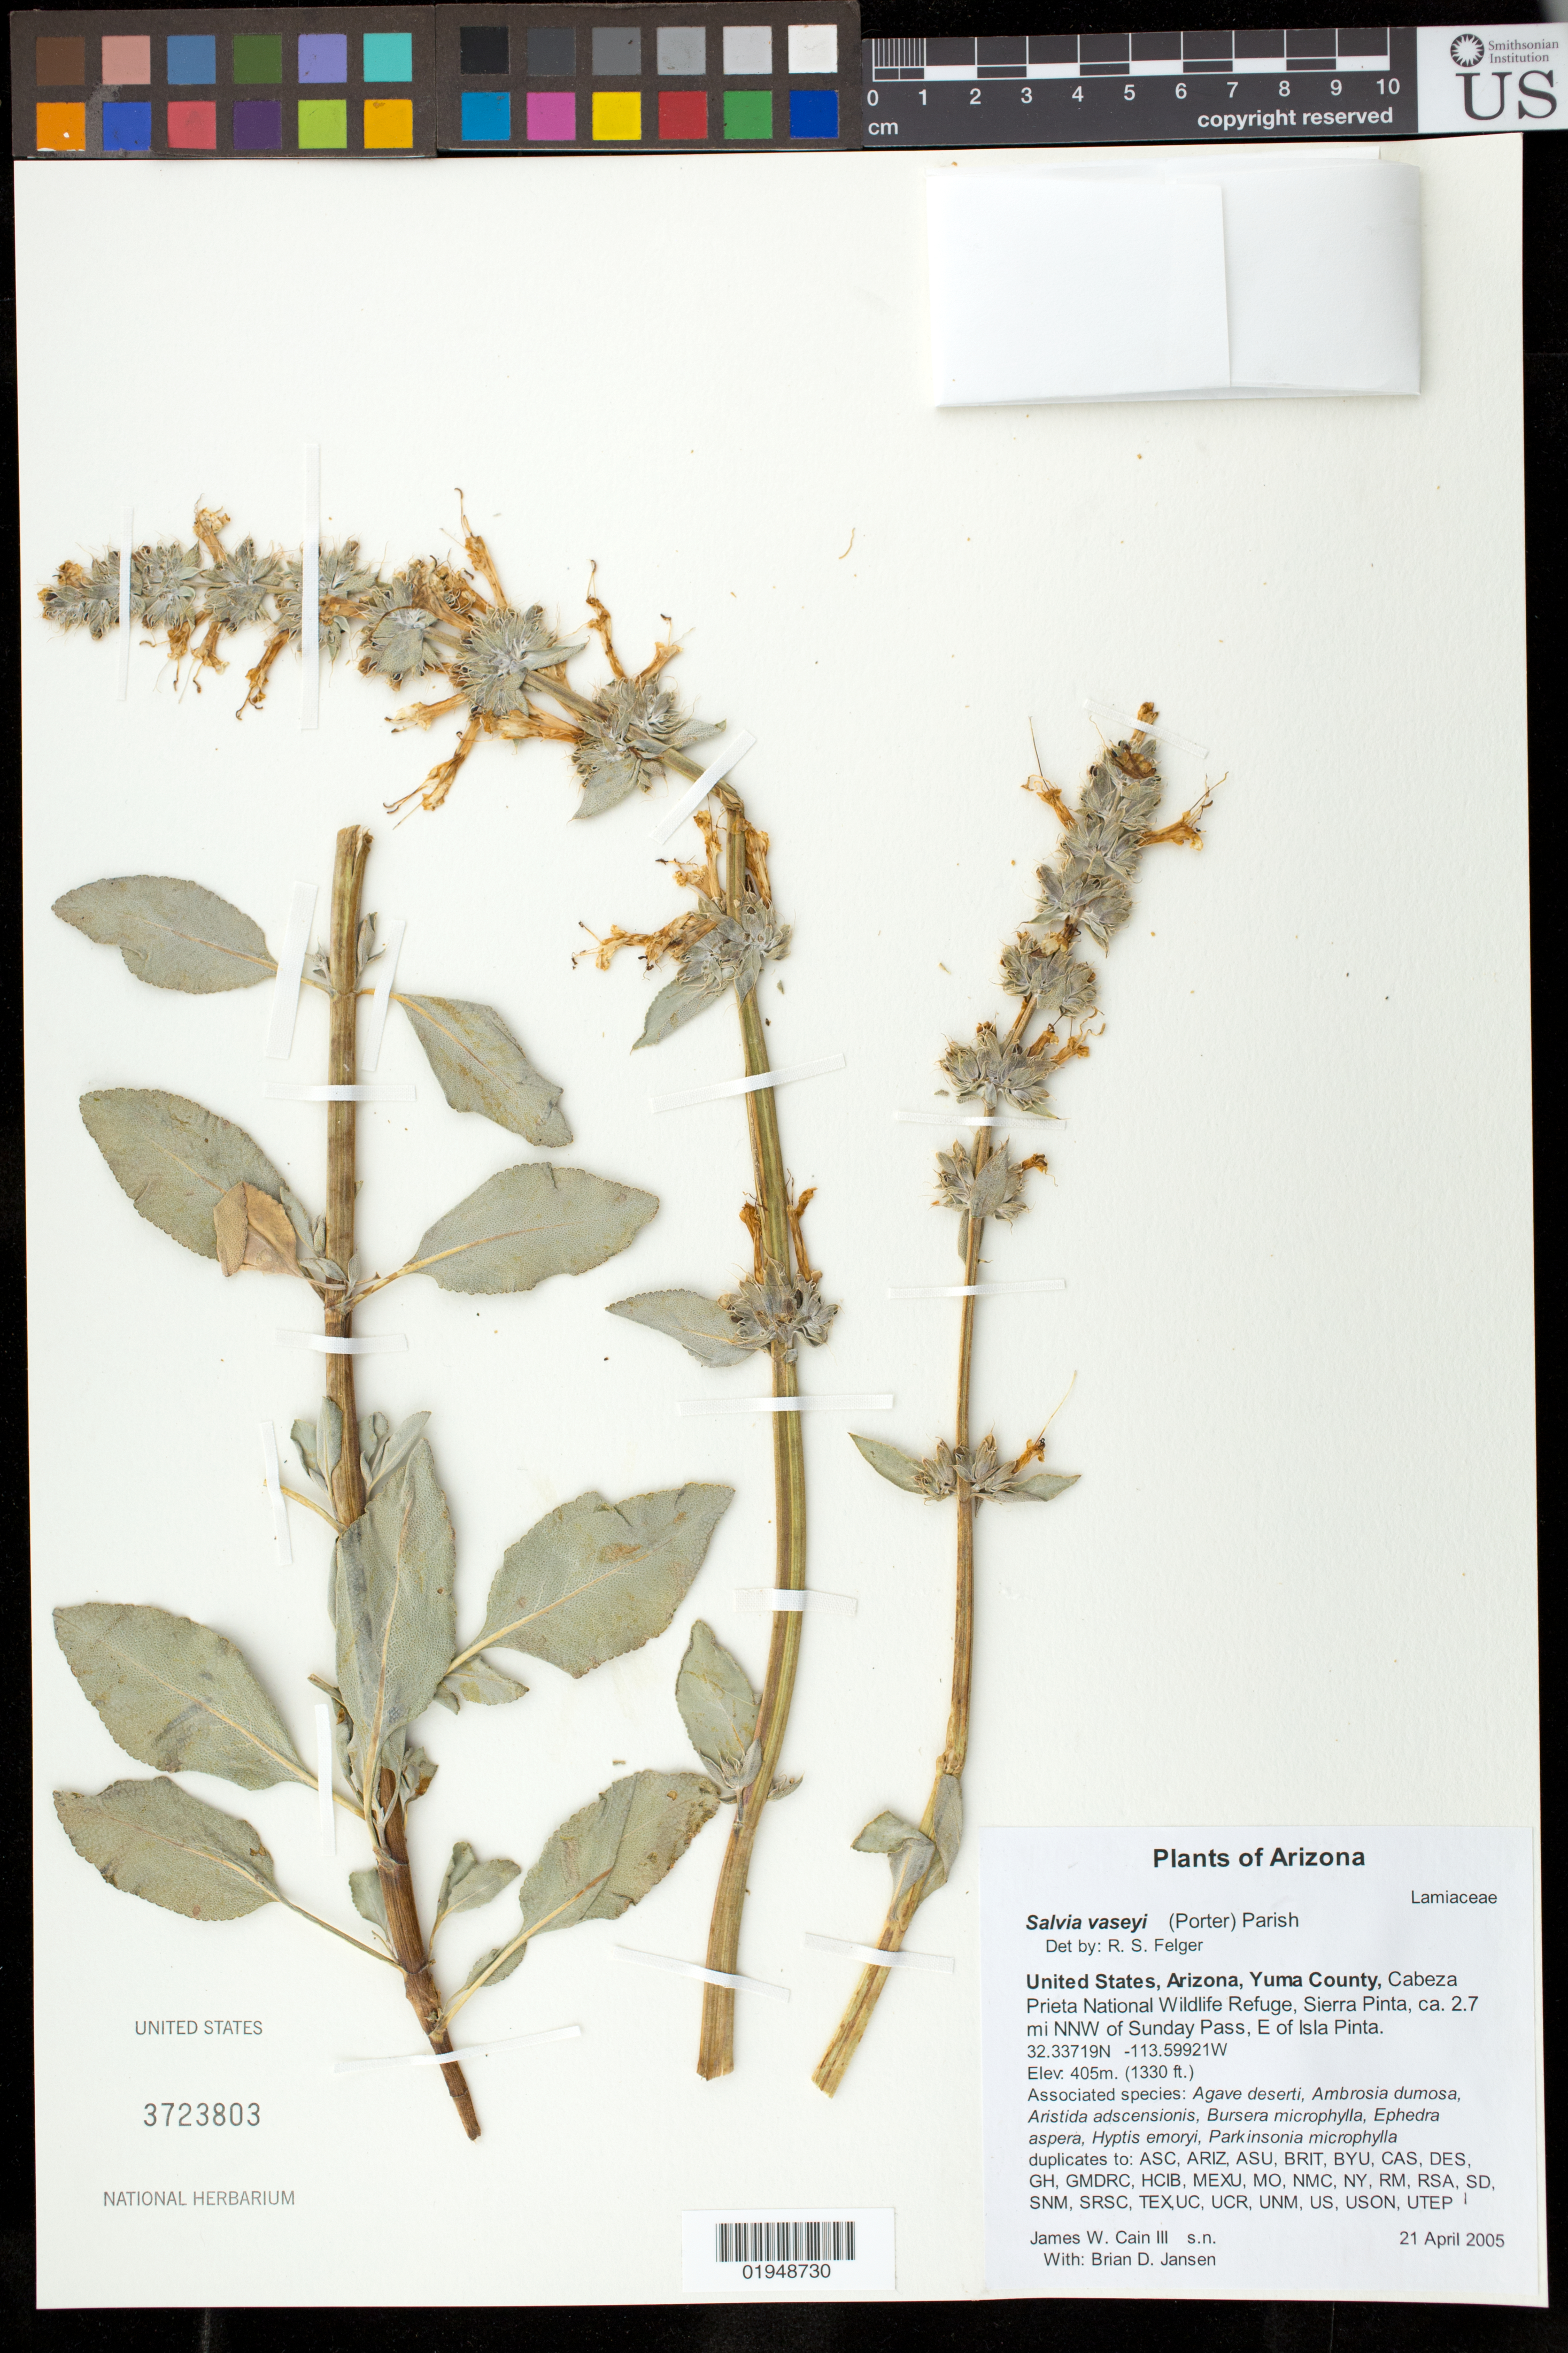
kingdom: Plantae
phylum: Tracheophyta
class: Magnoliopsida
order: Lamiales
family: Lamiaceae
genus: Salvia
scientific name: Salvia vaseyi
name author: (Porter) Parish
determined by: Felger, R. S.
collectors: J. Cain & B. Jansen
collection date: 2005-04-21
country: United States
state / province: Arizona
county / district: Yuma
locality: Cabeza Prieta National Wildlife Refuge, Sierra Pinta, ca. 2.7 mi NNW of Sunday Pass, E of Isla Pinta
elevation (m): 405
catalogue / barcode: US 3723803